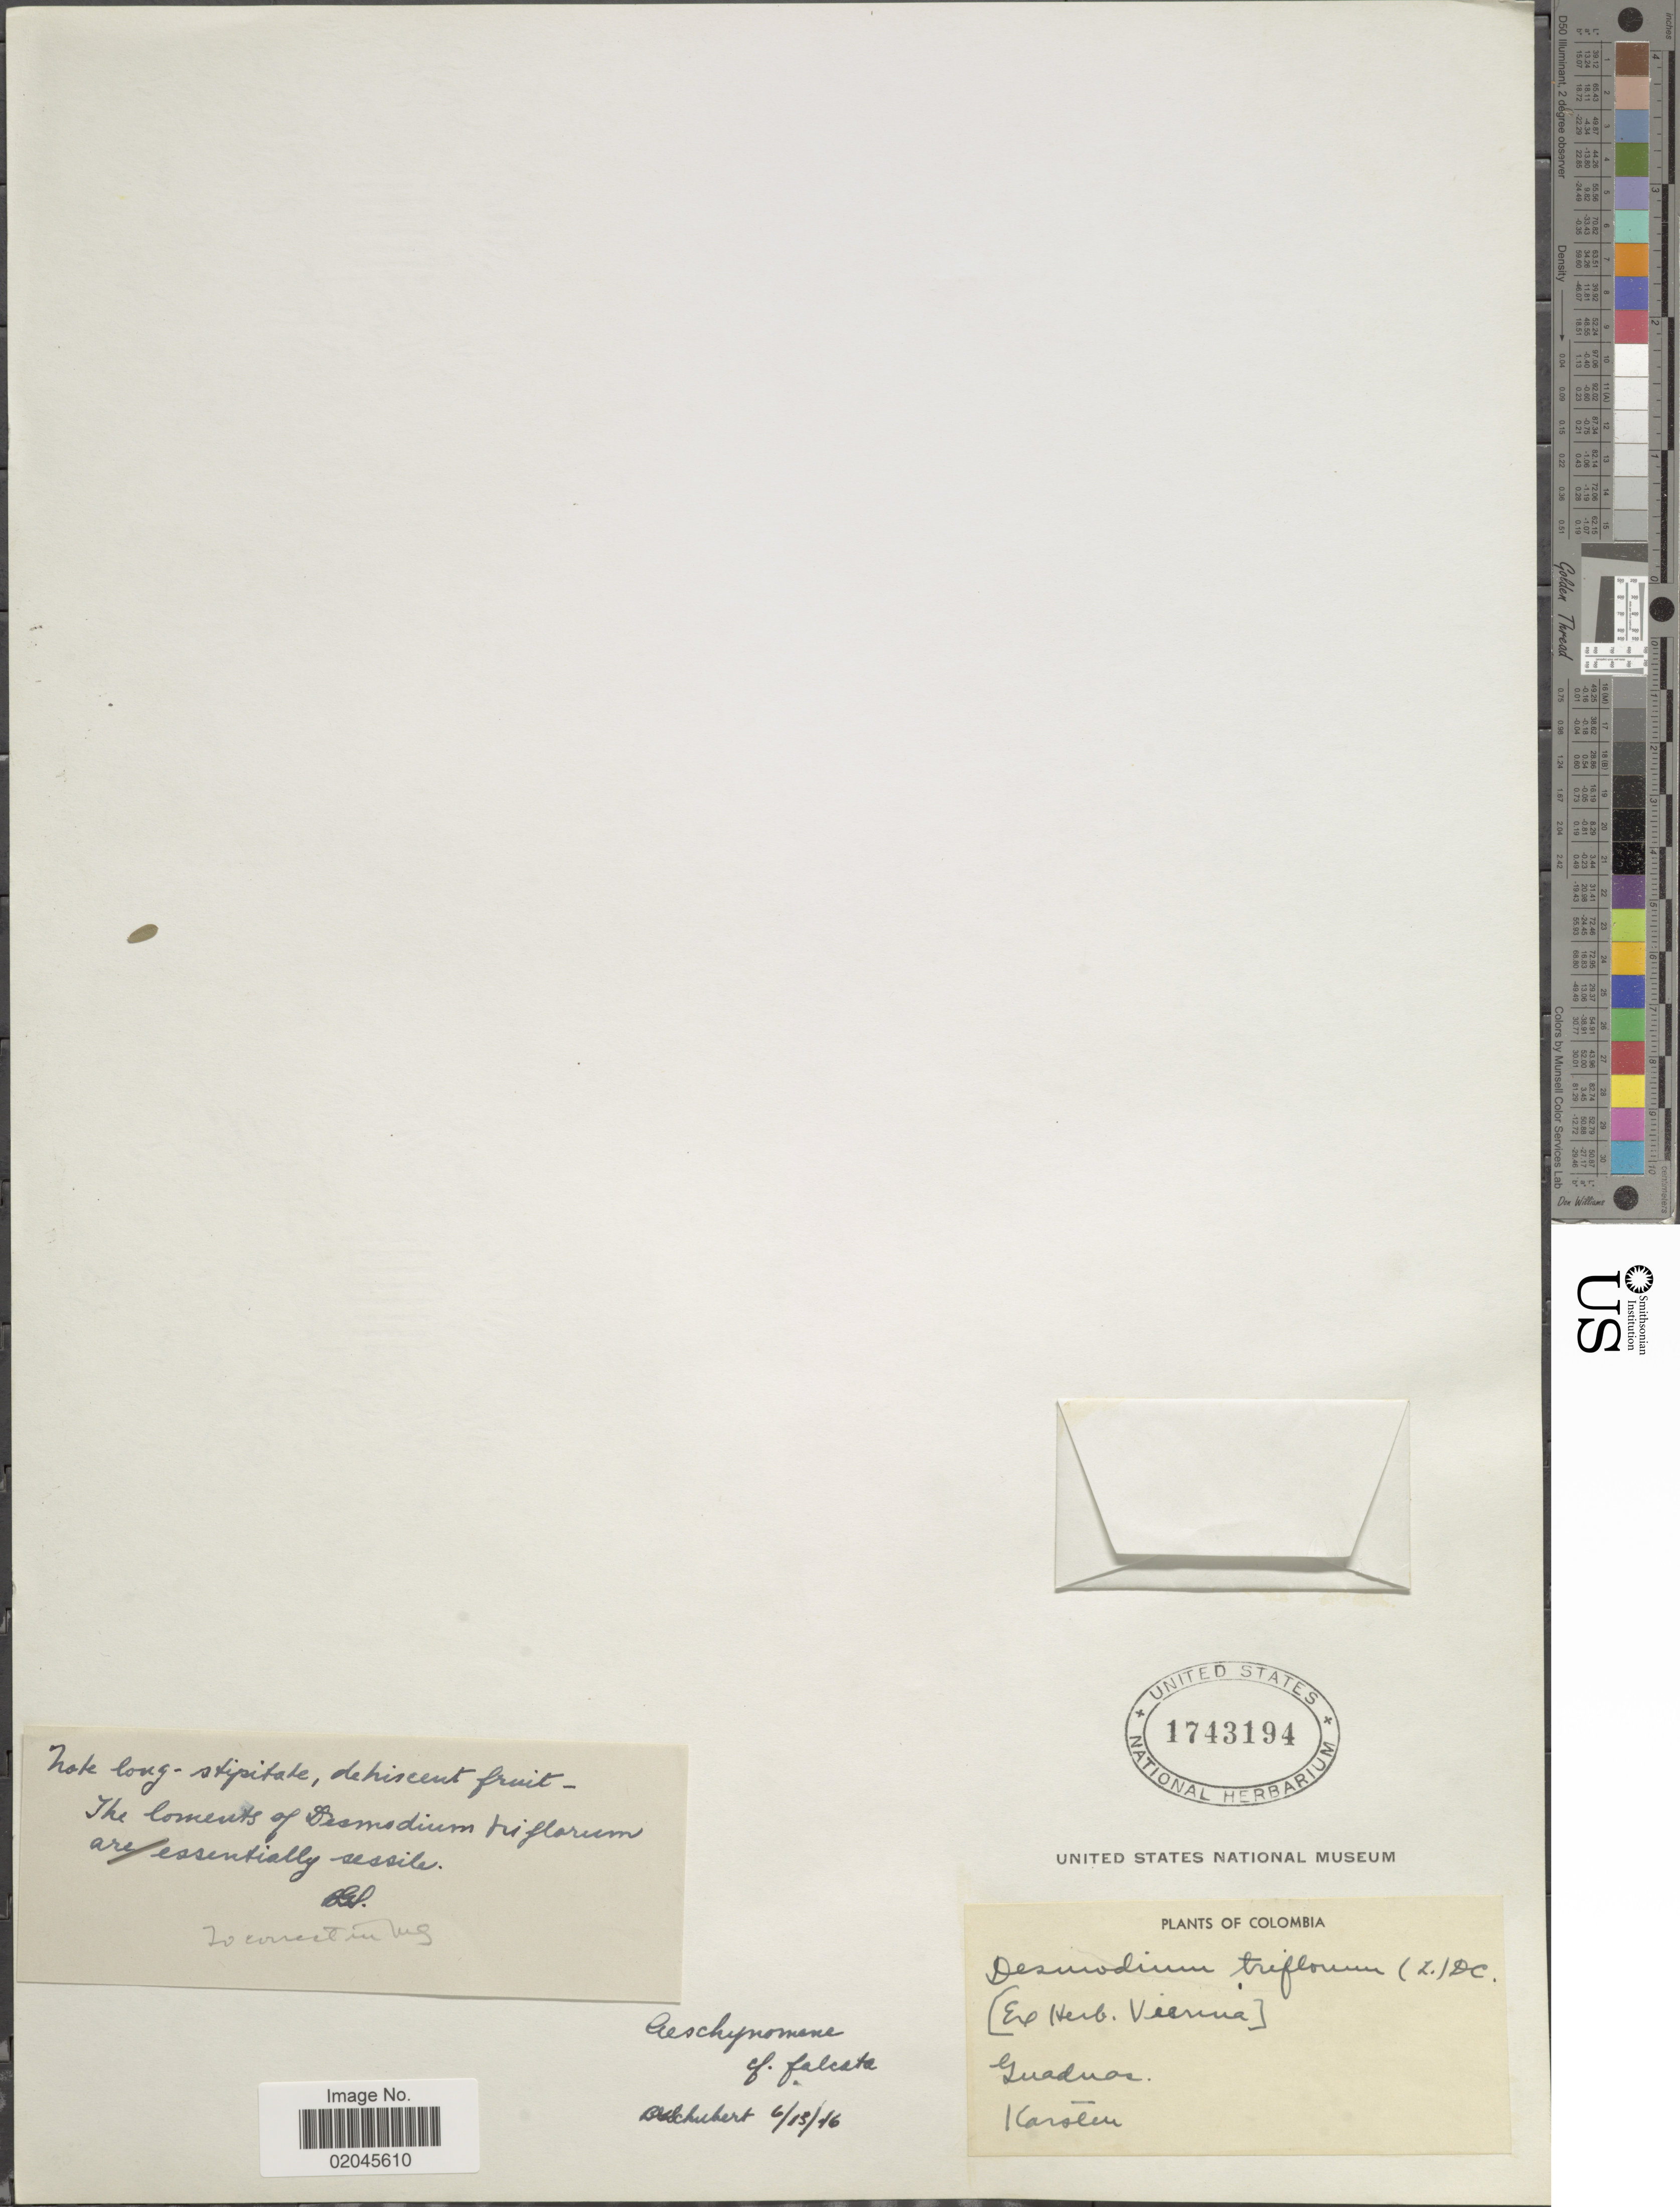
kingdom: Plantae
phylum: Tracheophyta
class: Magnoliopsida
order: Fabales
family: Fabaceae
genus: Aeschynomene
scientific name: Aeschynomene falcata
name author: (Poir.) DC.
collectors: -. Karsten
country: Colombia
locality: Guaduas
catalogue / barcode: US 1743194